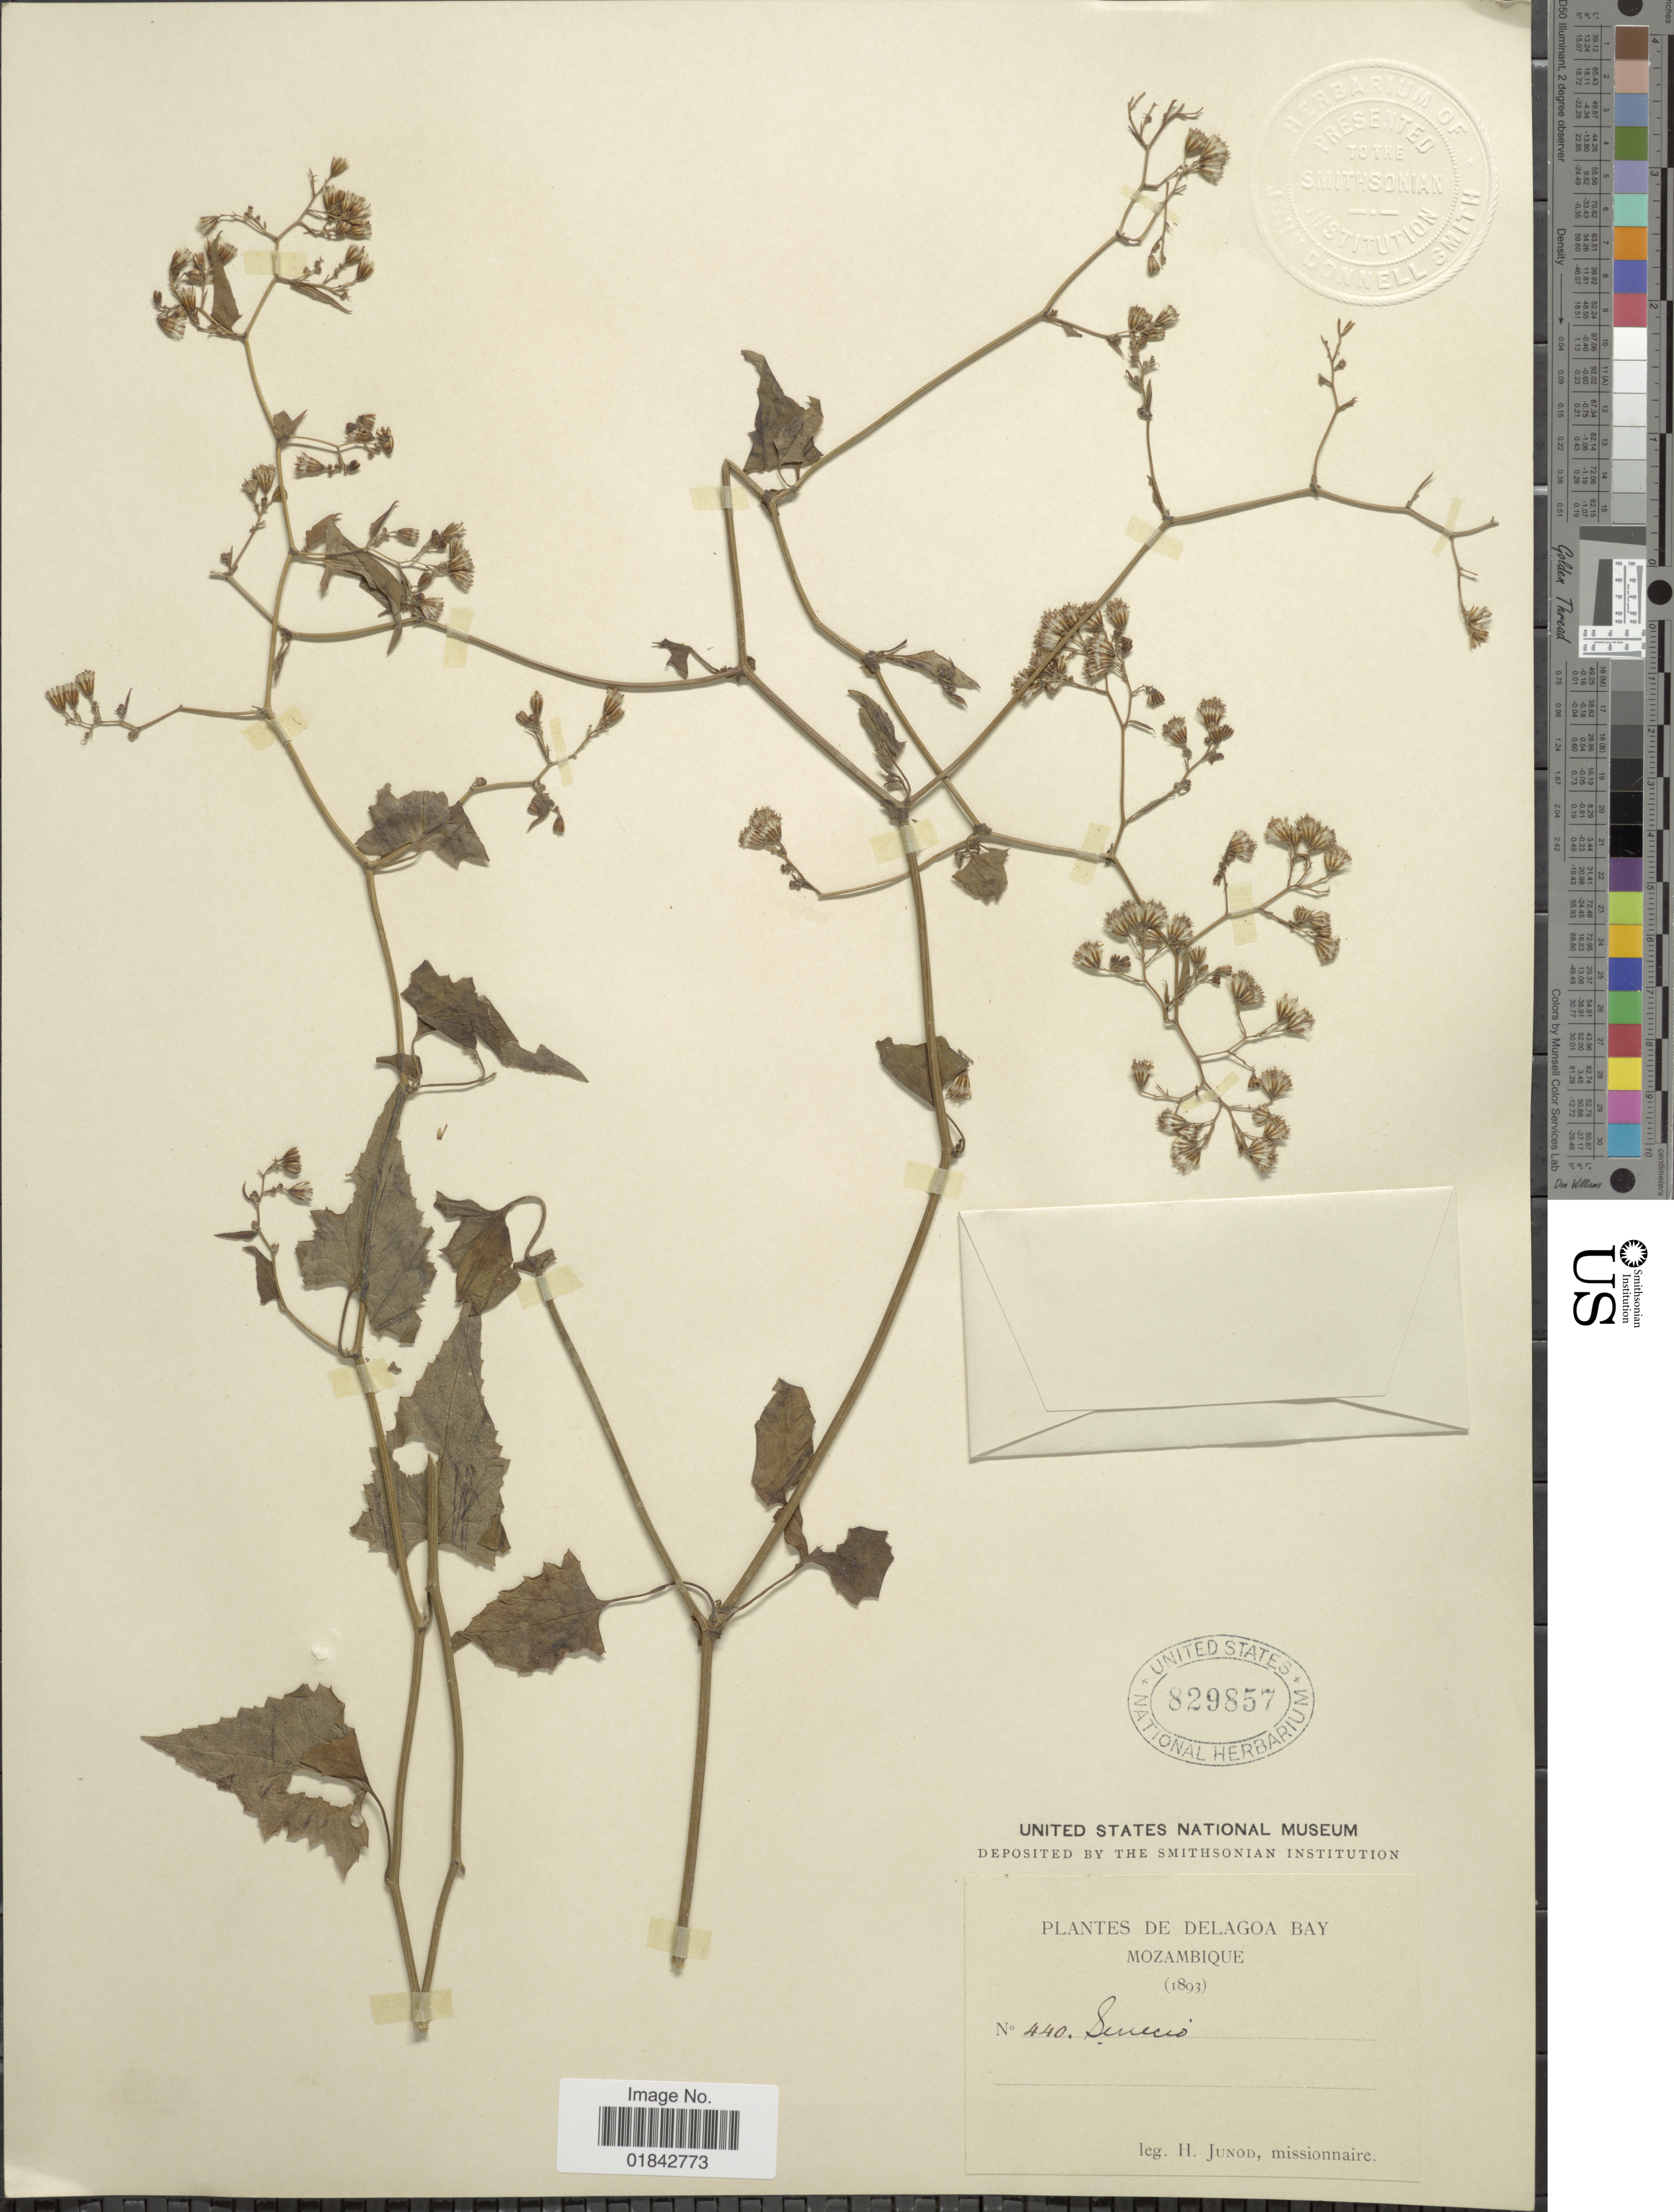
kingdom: Plantae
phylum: Tracheophyta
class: Magnoliopsida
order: Asterales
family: Asteraceae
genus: Senecio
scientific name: Senecio sp.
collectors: H. Junod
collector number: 440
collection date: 1893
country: Mozambique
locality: De Delagoa Bay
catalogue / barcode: US 829857